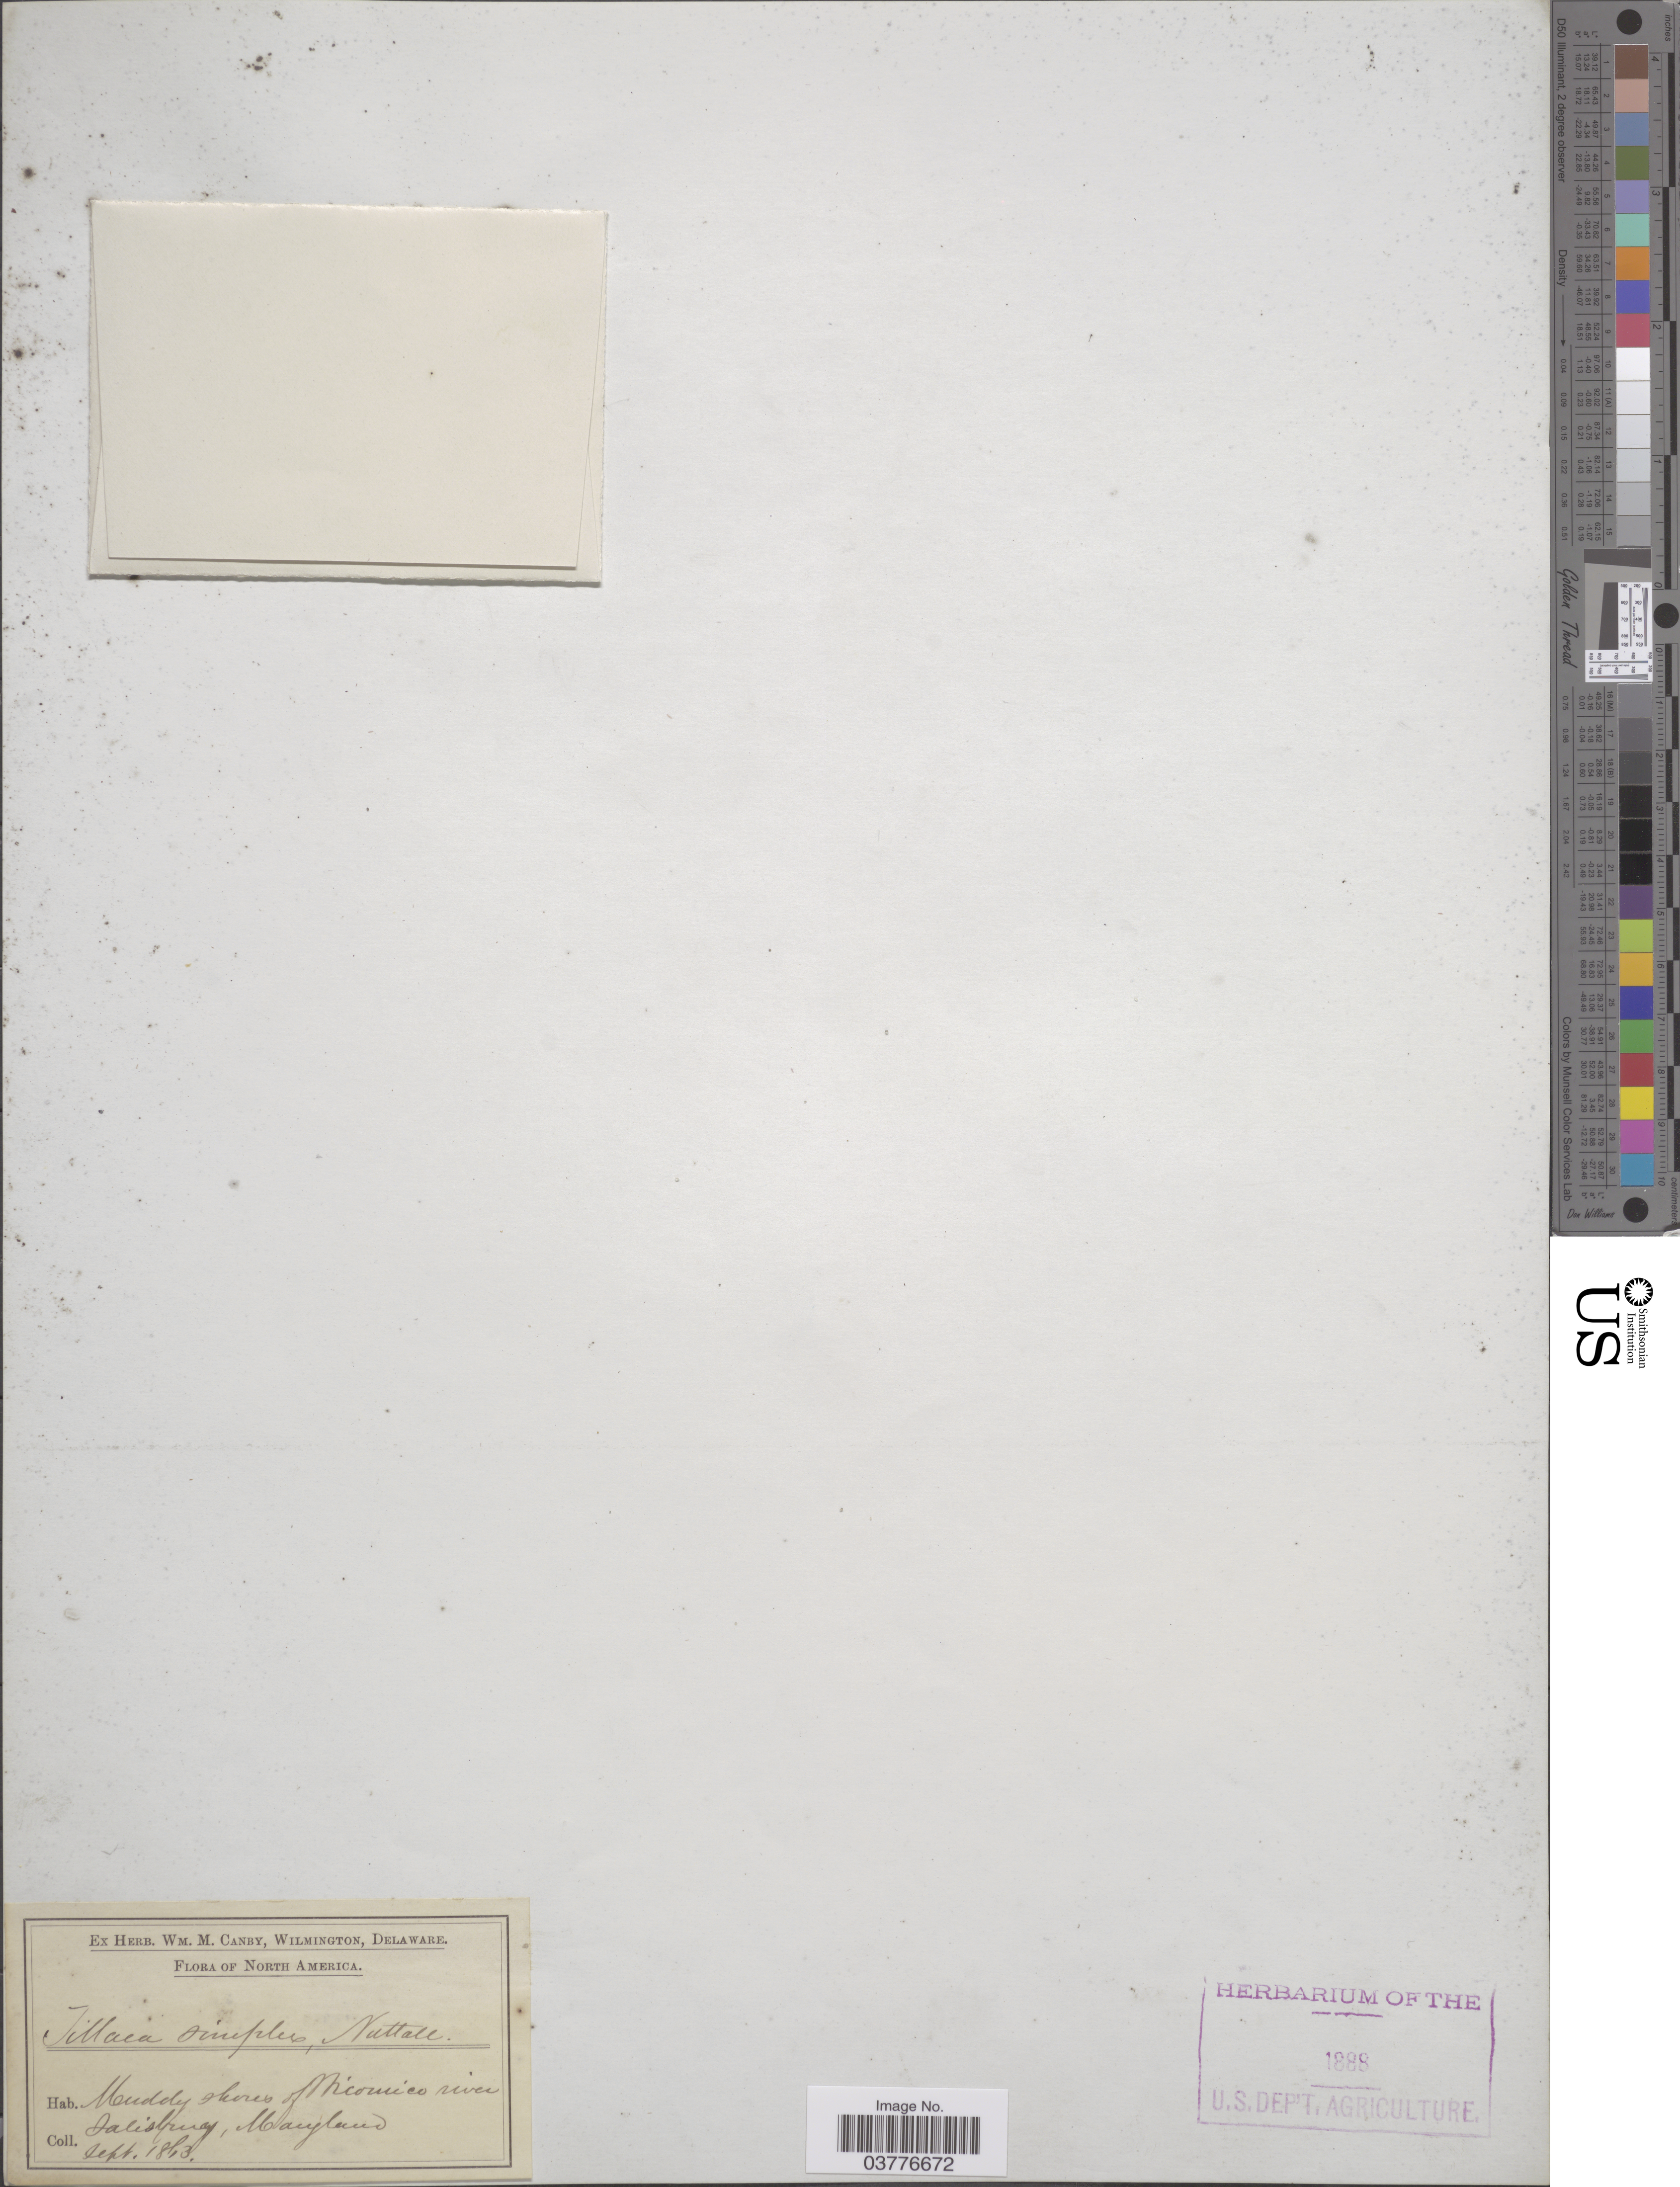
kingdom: Plantae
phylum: Tracheophyta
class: Magnoliopsida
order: Saxifragales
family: Crassulaceae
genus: Crassula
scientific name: Crassula aquatica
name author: (L.) Schönland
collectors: ex herb. W.M. Canby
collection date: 1863-09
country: United States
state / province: Maryland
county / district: Wicomico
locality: Muddy shores of Wicomico river. Salisbury.